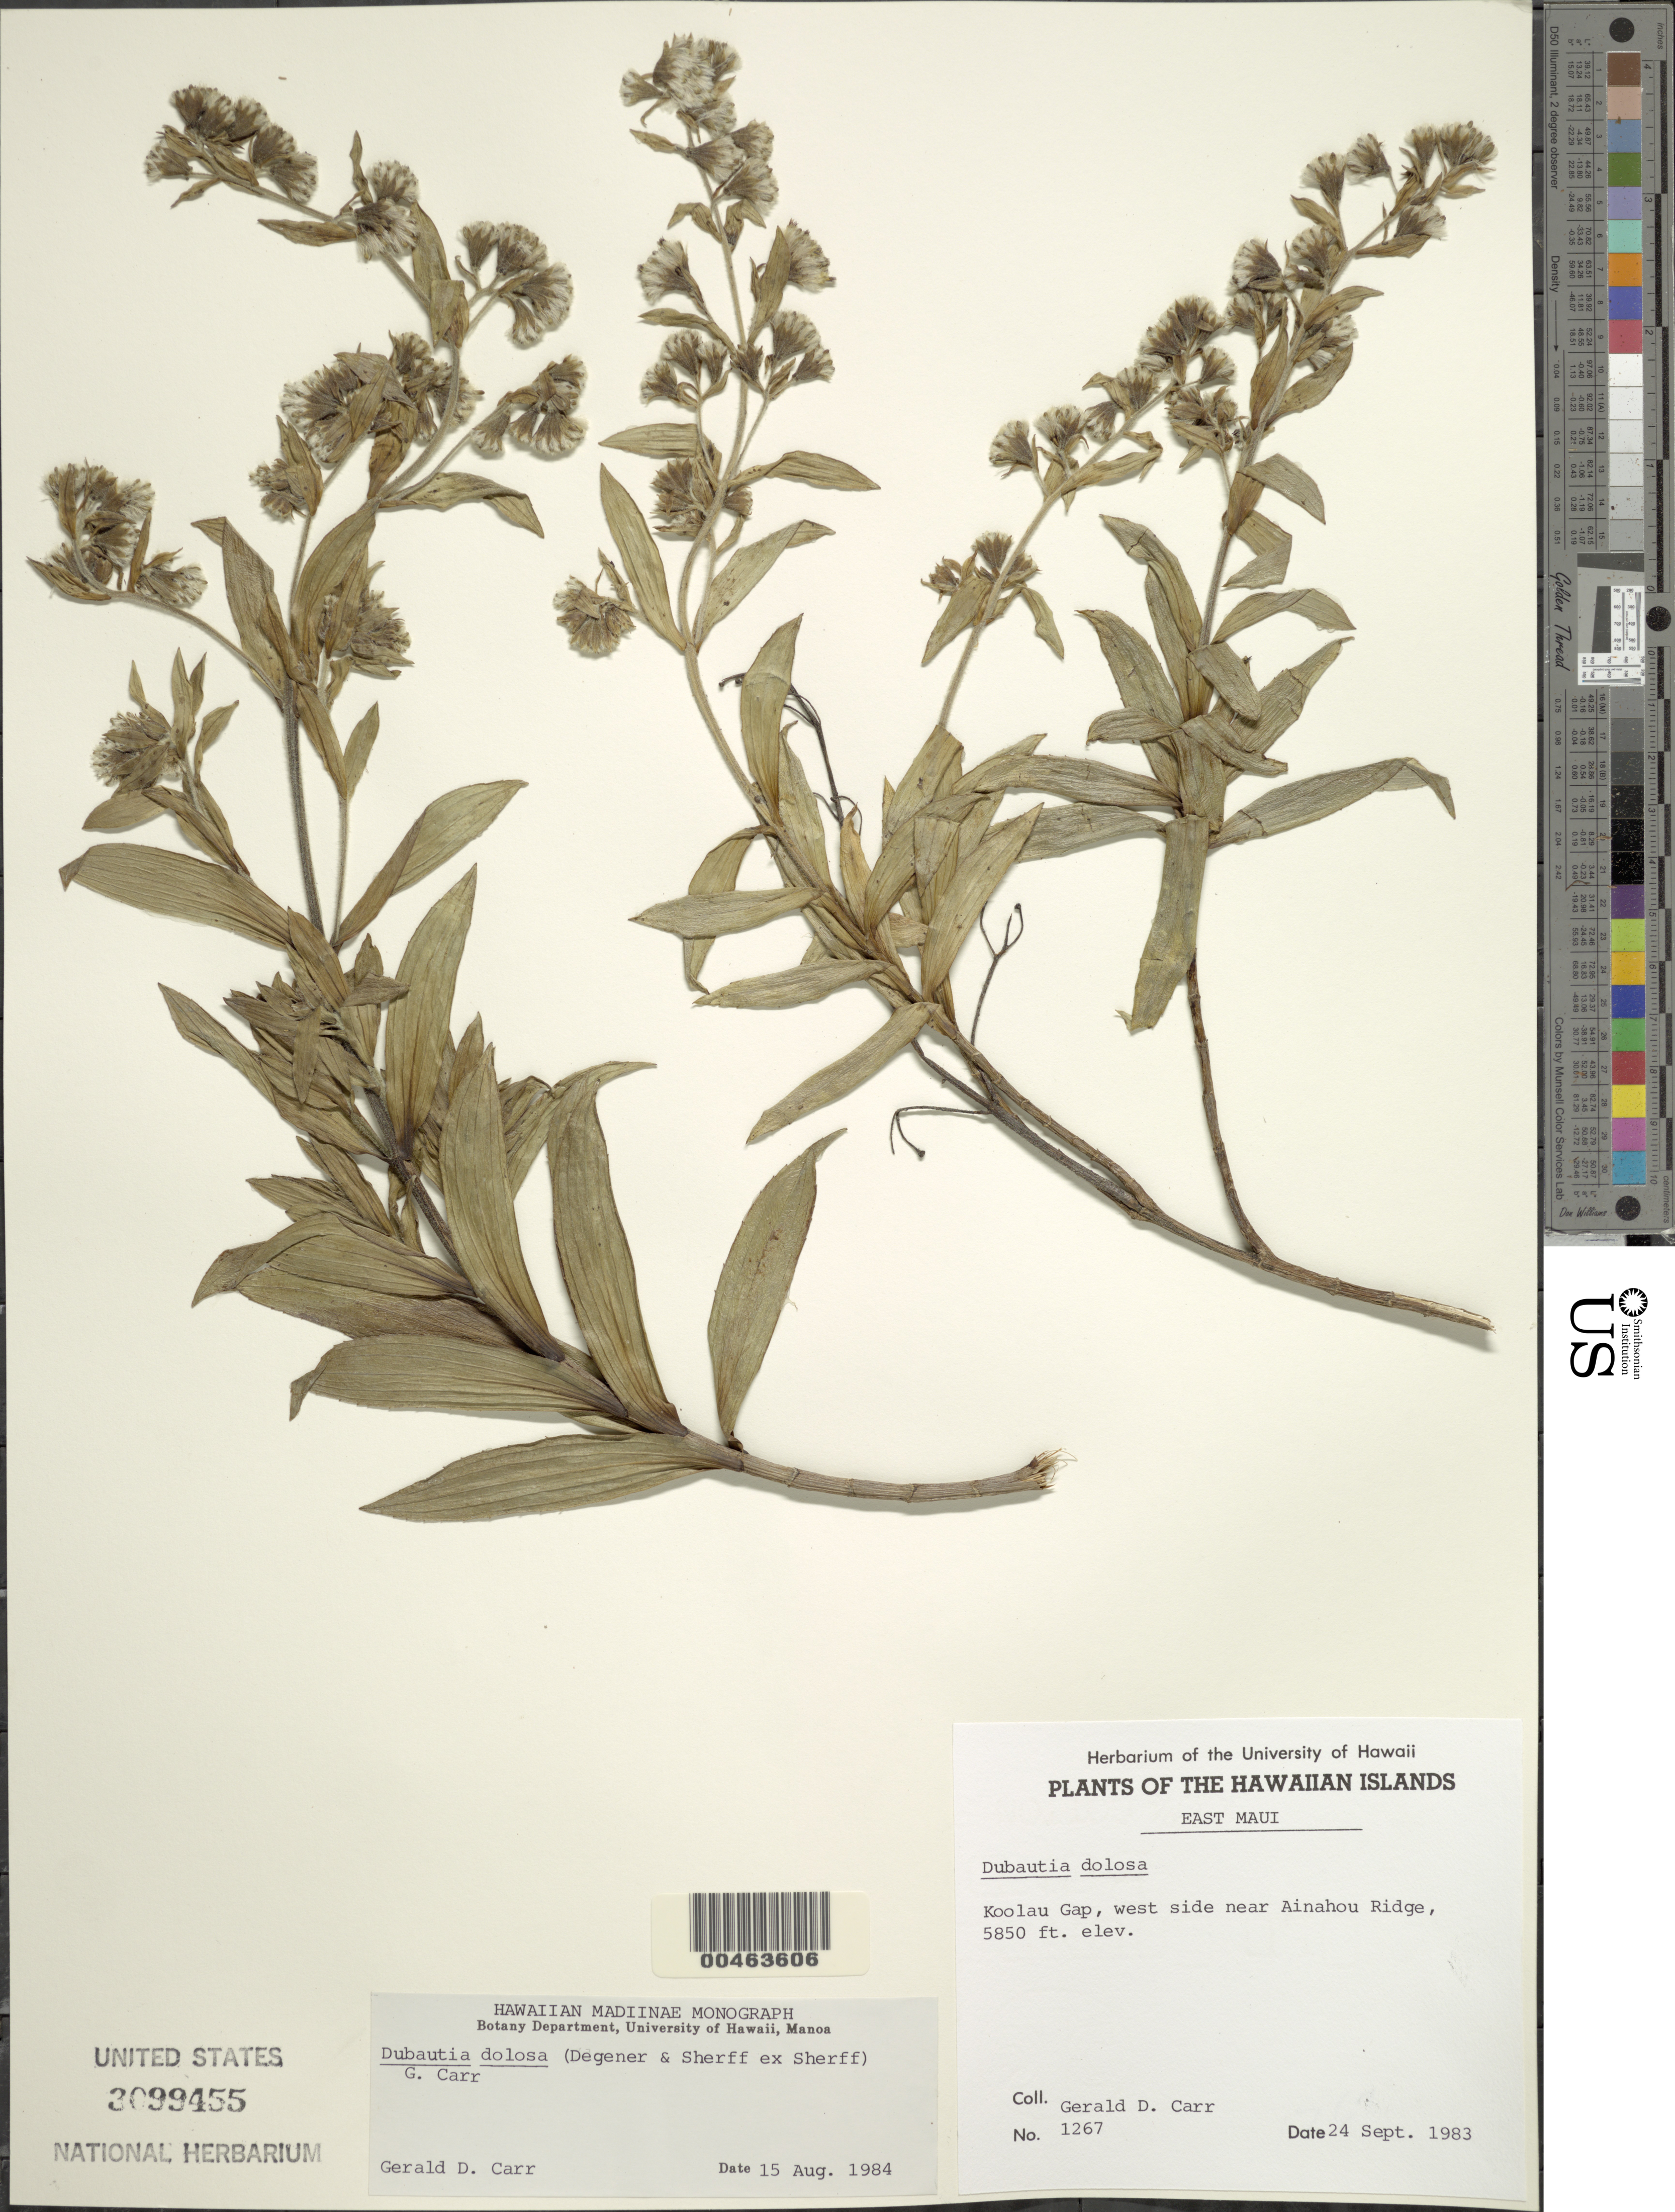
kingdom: Plantae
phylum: Tracheophyta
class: Magnoliopsida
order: Asterales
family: Asteraceae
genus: Dubautia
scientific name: Dubautia waianapanapaensis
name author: G.D. Carr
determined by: Wagner, W. L., (BOT), Smithsonian Institution - National Museum of Natural History (UNITED STATES)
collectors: G. D. Carr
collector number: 1267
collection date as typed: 24 Sep 1983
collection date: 1983-09-24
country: United States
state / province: Hawaii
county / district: Maui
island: Maui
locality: East Maui: Koolau Gap, west side near Ainahou Ridge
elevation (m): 1783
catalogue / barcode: US 3099455